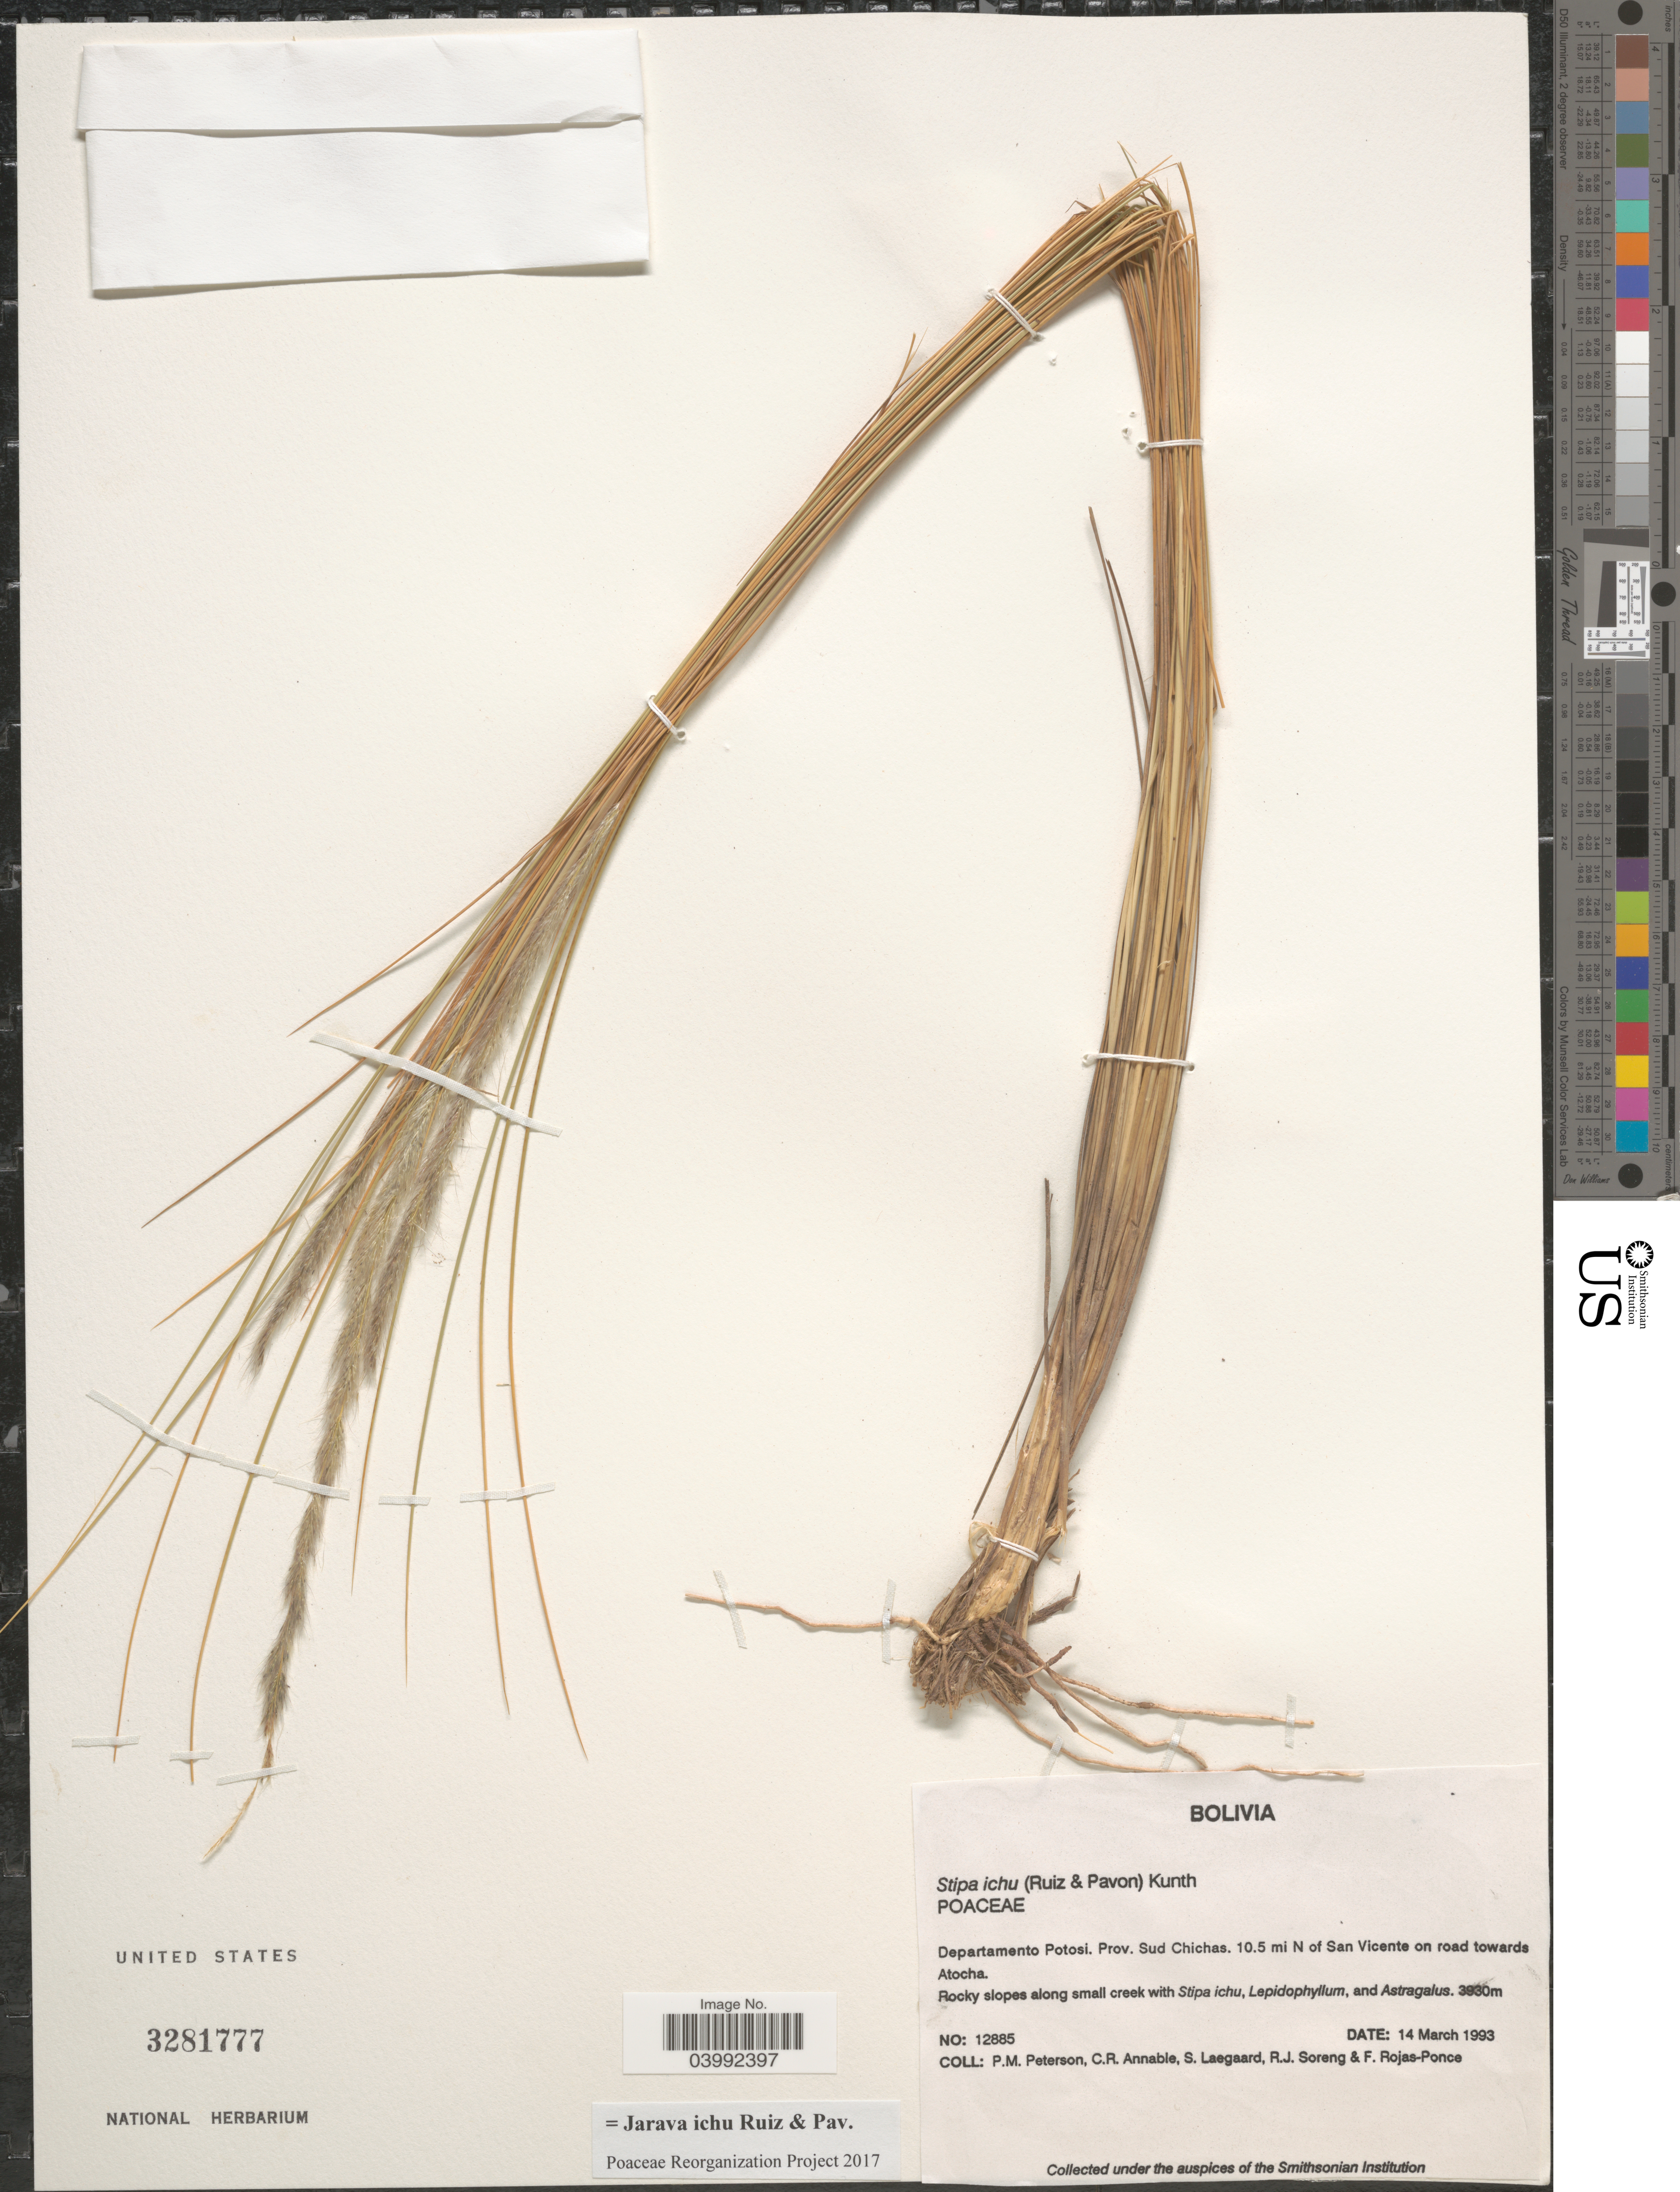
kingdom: Plantae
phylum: Tracheophyta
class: Liliopsida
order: Poales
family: Poaceae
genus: Jarava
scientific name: Jarava ichu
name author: Ruiz & Pav.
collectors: P. M. Peterson, C. R. Annable, S. Lægaard, R. J. Soreng & F. Rojas-Ponce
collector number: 12885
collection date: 1993-03-14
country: Bolivia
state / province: Potosi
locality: Departamento Potosi. Prov. Sud Chichas. 10.5 mi N of San Vicente on road towards Atocha.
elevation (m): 3930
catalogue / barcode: US 3281777